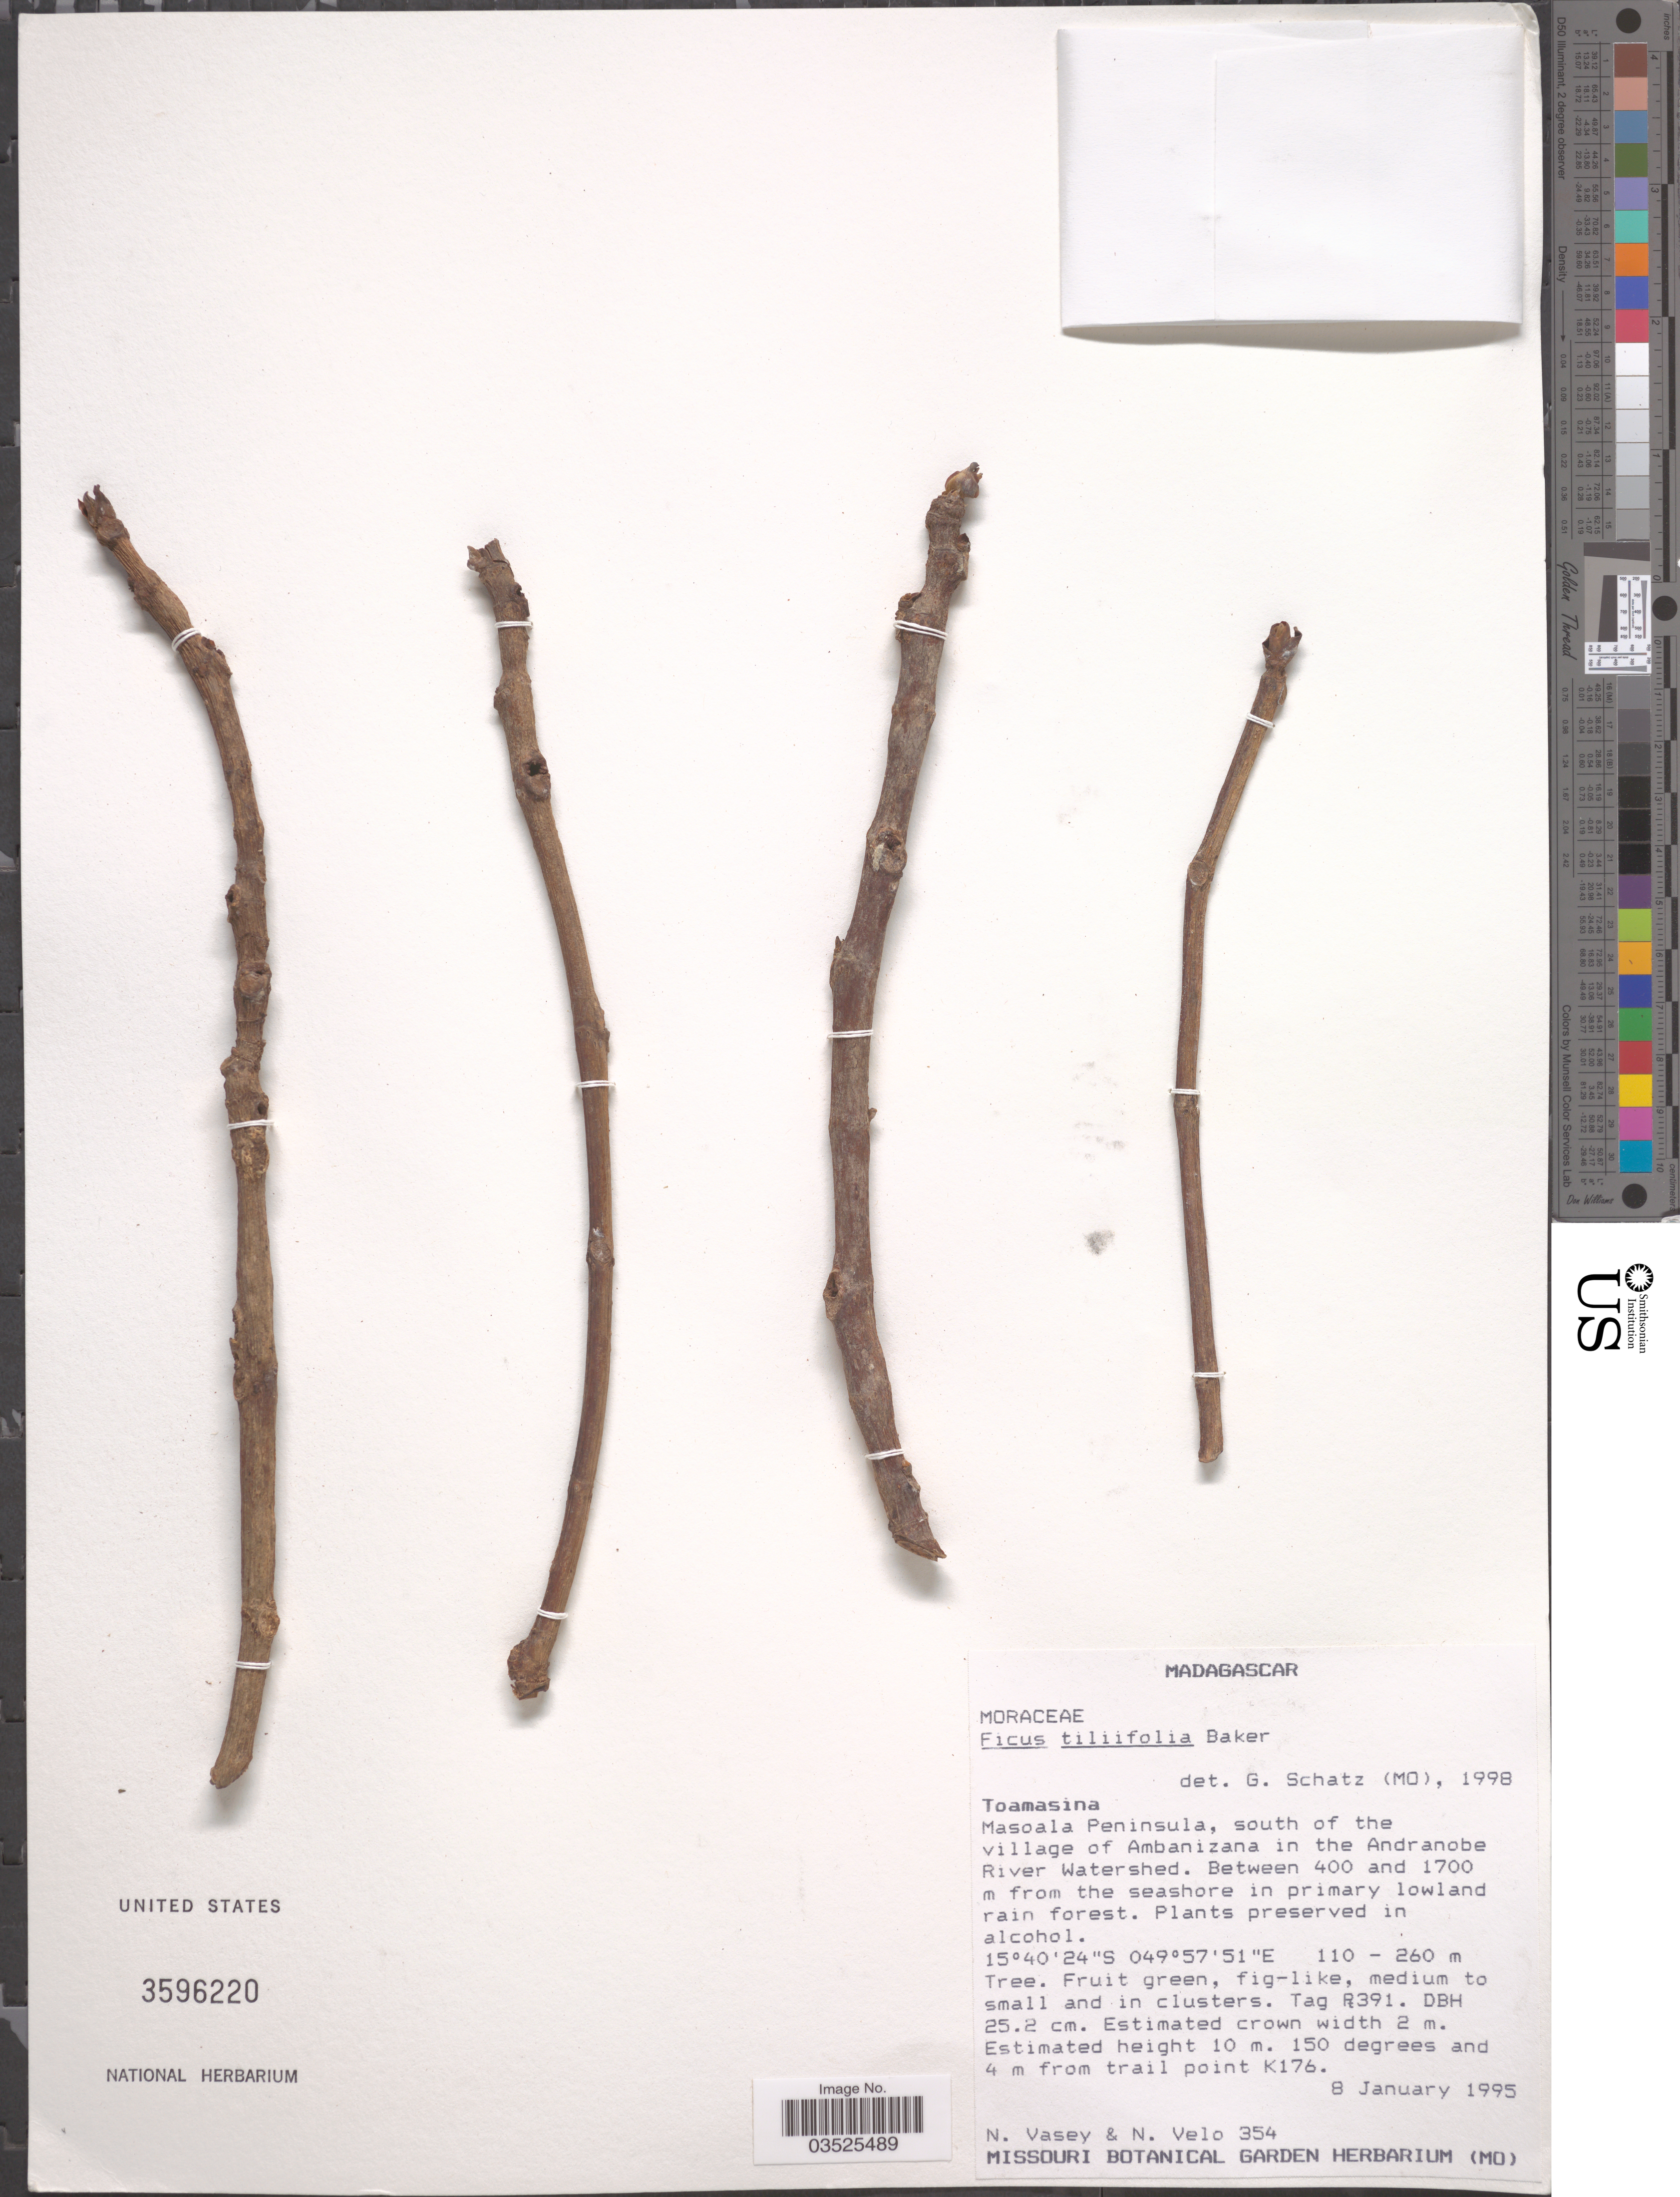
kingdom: Plantae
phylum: Tracheophyta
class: Magnoliopsida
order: Rosales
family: Moraceae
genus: Ficus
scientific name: Ficus tiliifolia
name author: Baker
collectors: N. Vasey & N. Velo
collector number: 354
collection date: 1995-01-08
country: Madagascar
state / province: Analanjirofo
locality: Masoala Peninsula, south of the village of Ambanizana in the Andranobe River Watershed. Between 400 and 1700 m from the seashore in primary lowland rain forest.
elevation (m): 110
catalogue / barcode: US 3596220